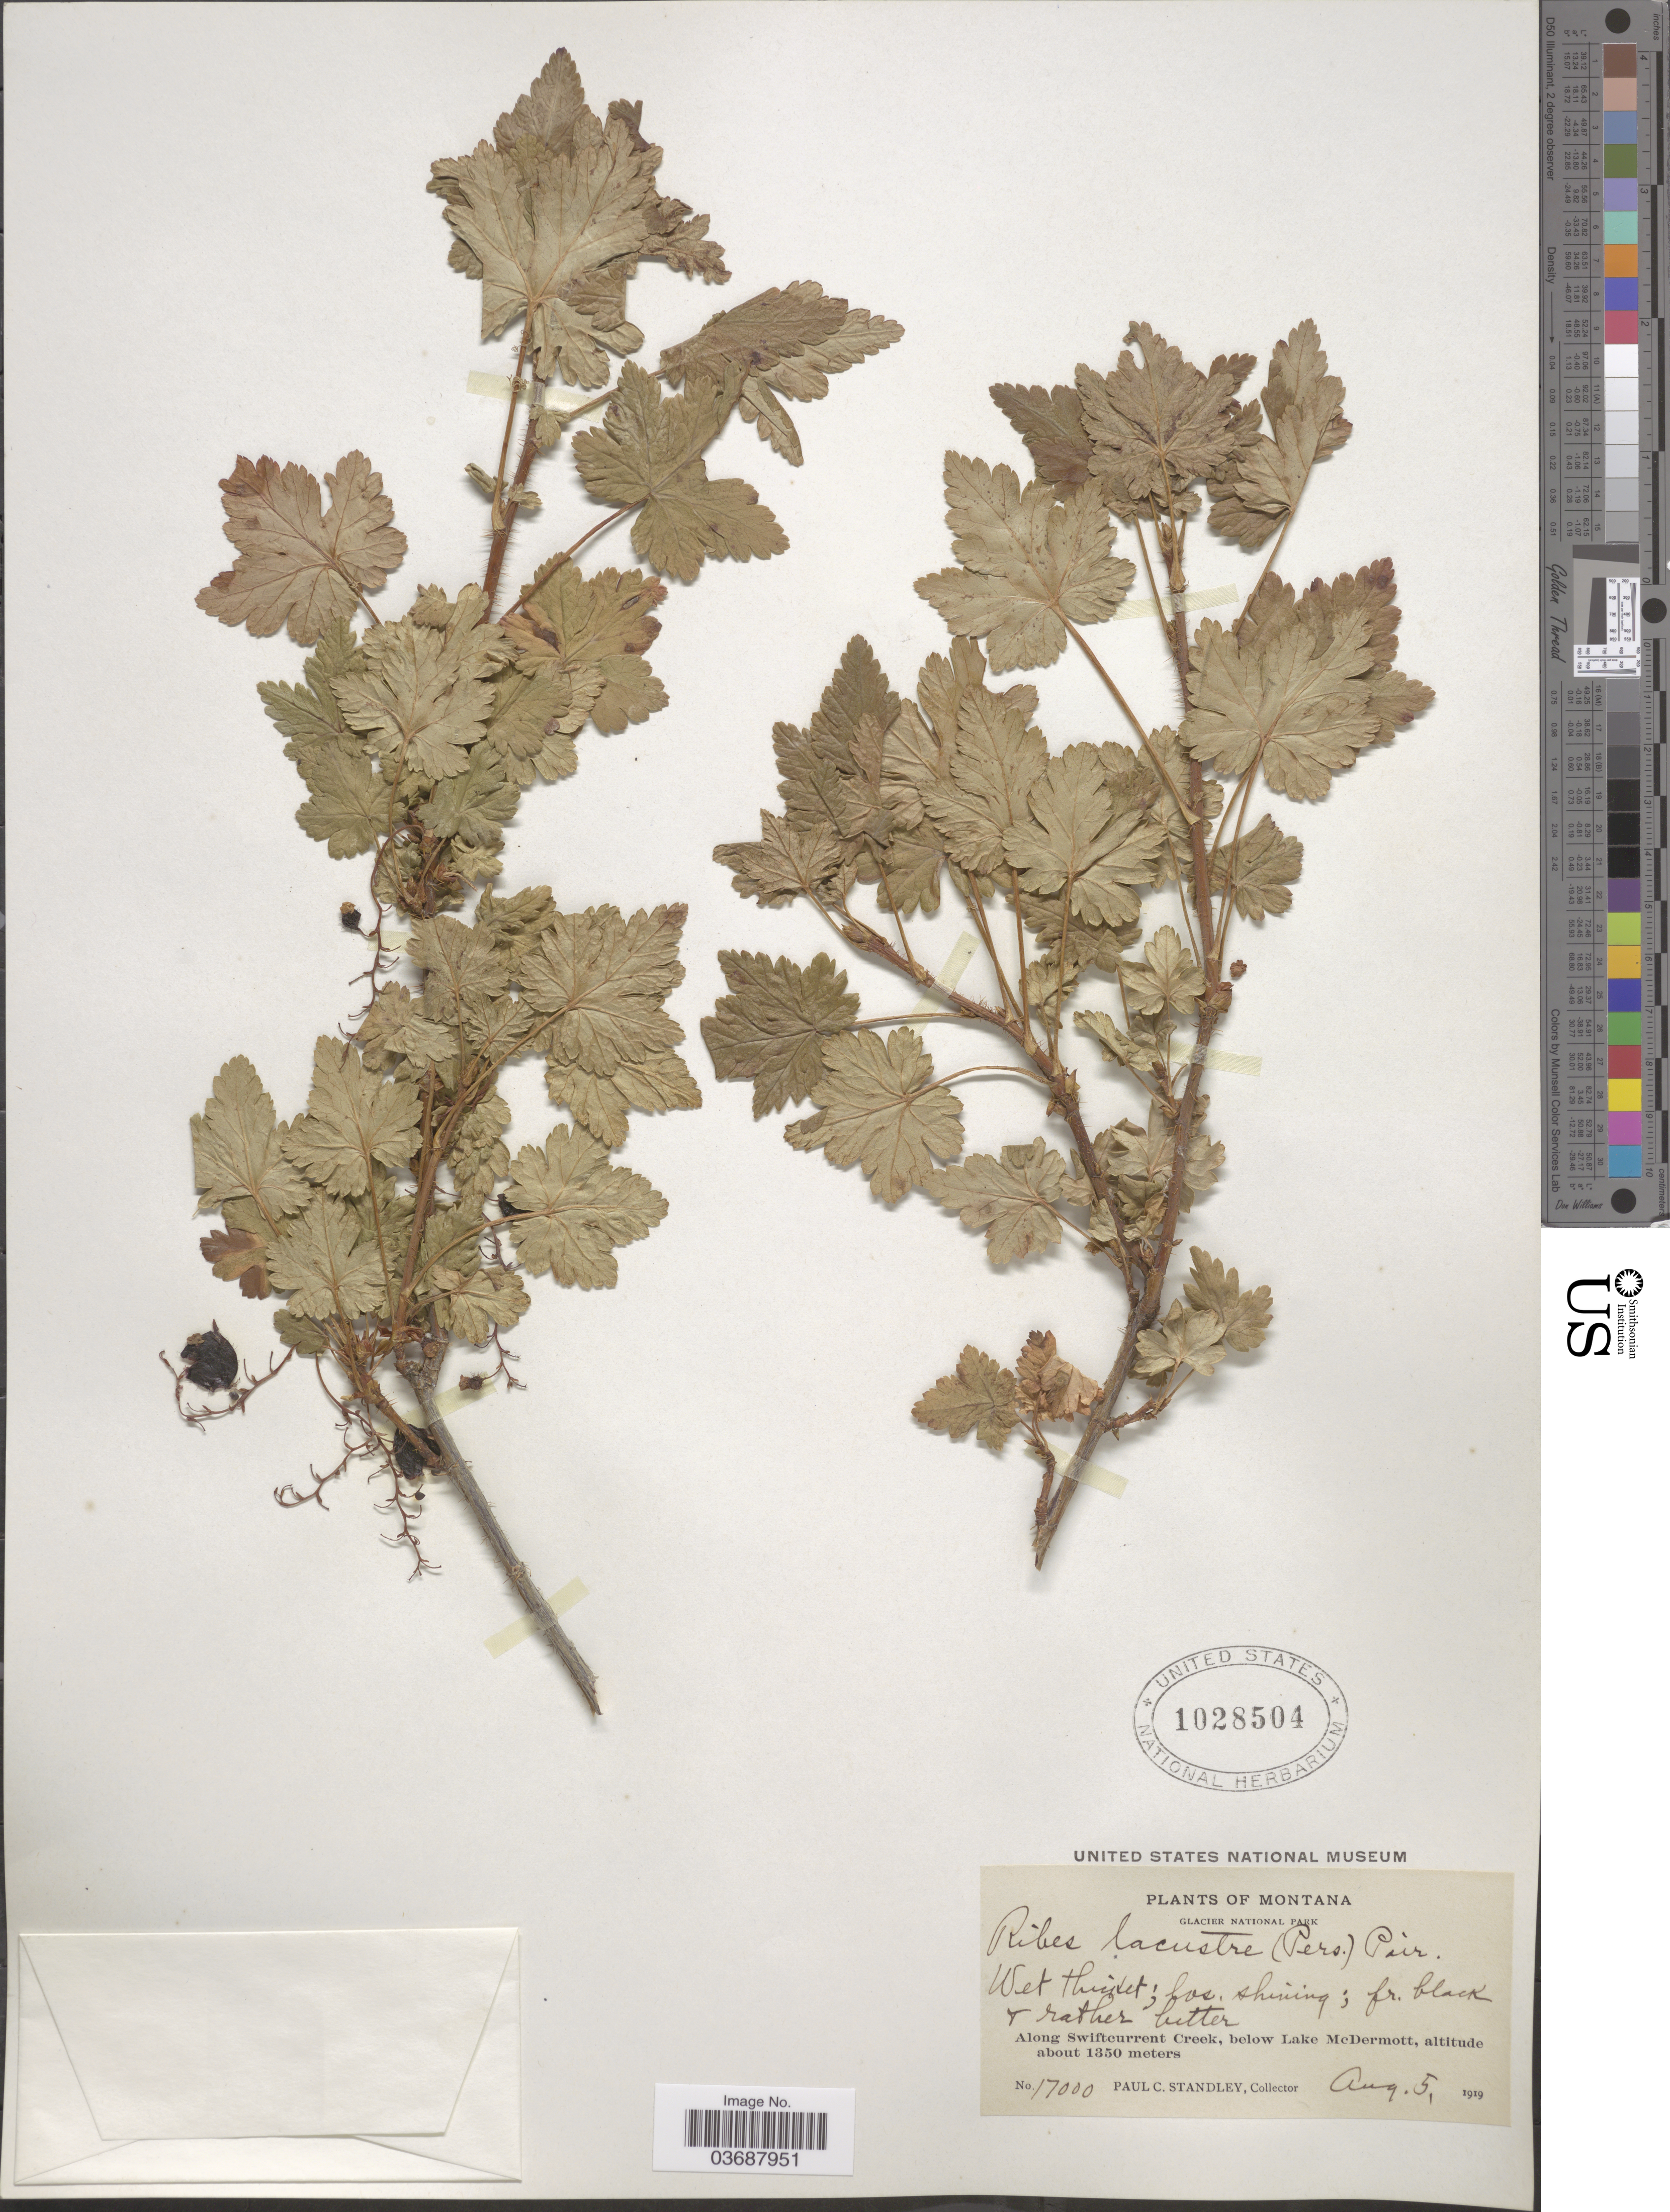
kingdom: Plantae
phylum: Tracheophyta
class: Magnoliopsida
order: Saxifragales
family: Grossulariaceae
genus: Ribes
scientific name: Ribes lacustre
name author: (Pers.) Poir.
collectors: P. C. Standley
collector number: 17000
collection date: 1919-08-05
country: United States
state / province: Montana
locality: Glacier National Park. Along Swiftcurrent Creek, below Lake McDermott.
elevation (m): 1350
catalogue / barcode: US 1028504